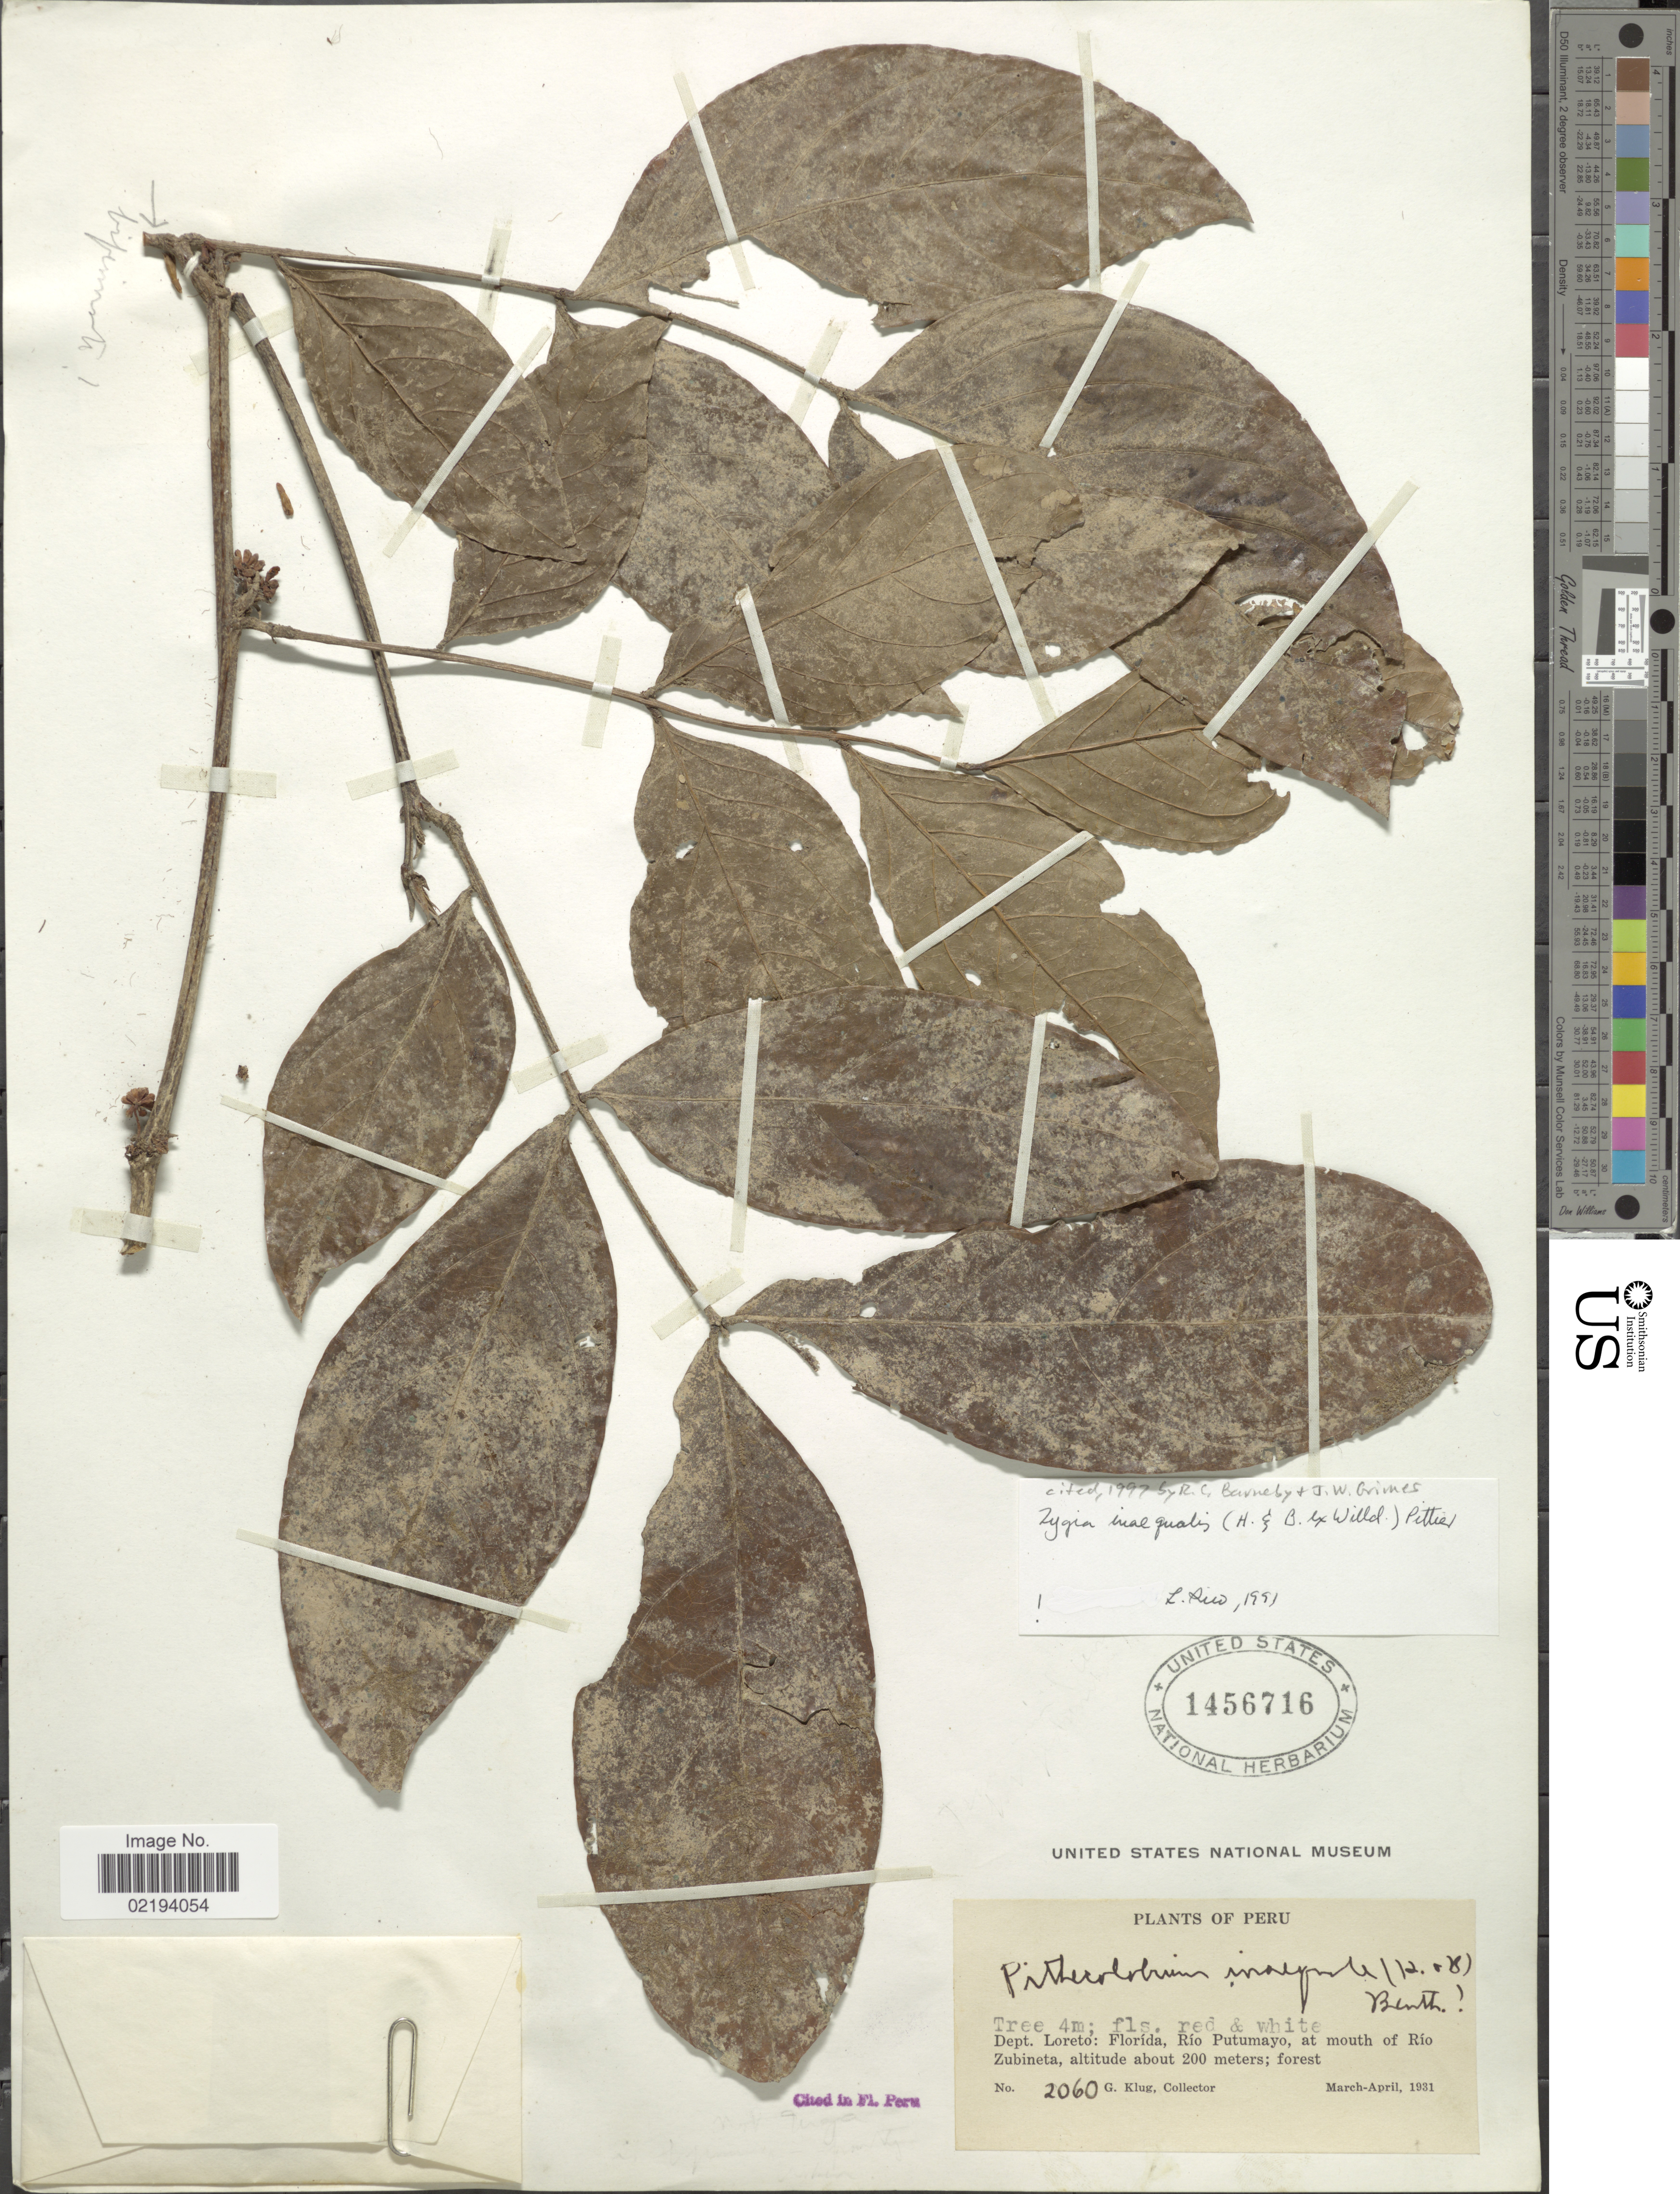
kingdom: Plantae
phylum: Tracheophyta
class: Magnoliopsida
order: Fabales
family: Fabaceae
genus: Zygia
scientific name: Zygia inaequalis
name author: (Humb. & Bonpl. ex Willd.) Pittier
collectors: G. Klug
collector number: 2060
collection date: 1931-03/1931-04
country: Peru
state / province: Loreto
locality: Dept. Loreto: Florída, Río Putumayo, at mouth of Río Zubineta; forest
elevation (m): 200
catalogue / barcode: US 1456716